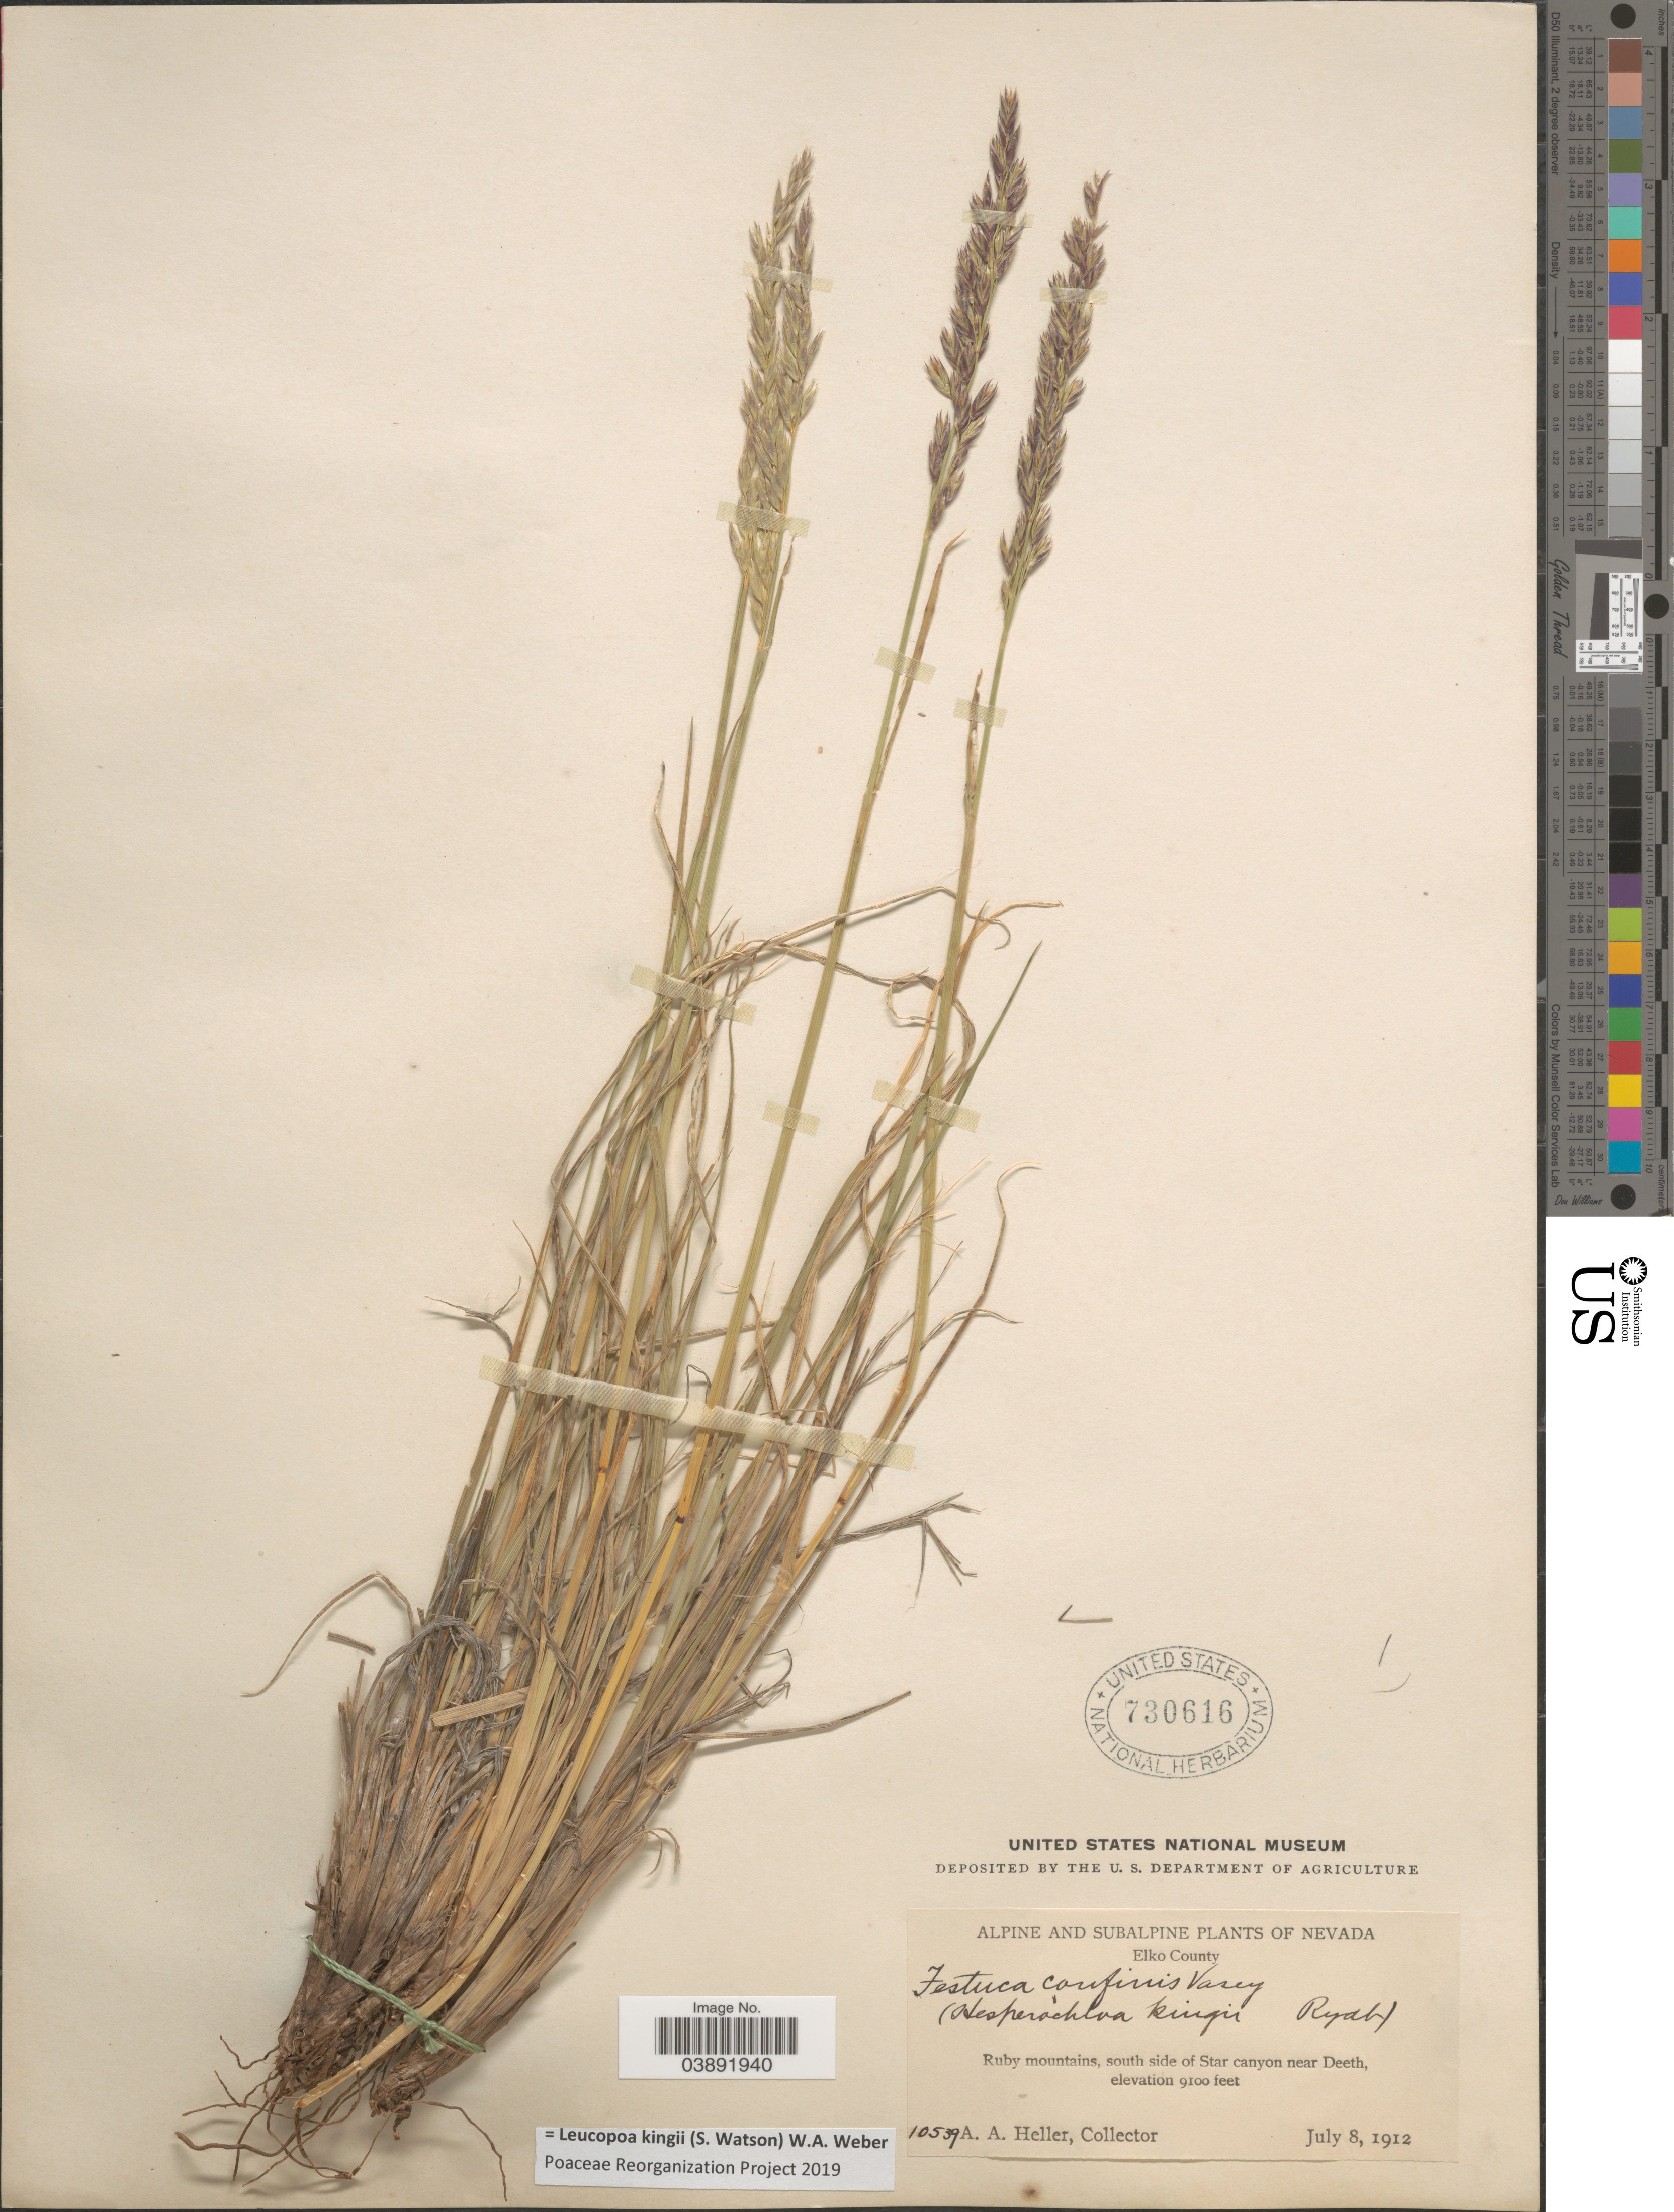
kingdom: Plantae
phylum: Tracheophyta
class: Liliopsida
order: Poales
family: Poaceae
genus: Hesperochloa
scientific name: Hesperochloa kingii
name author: (S. Watson) Rydb.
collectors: A. A. Heller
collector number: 10539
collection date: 1912-07-08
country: United States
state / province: Nevada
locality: Elko County. Ruby mountains, south side of Star canyon near Deeth.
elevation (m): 2774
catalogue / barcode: US 730616